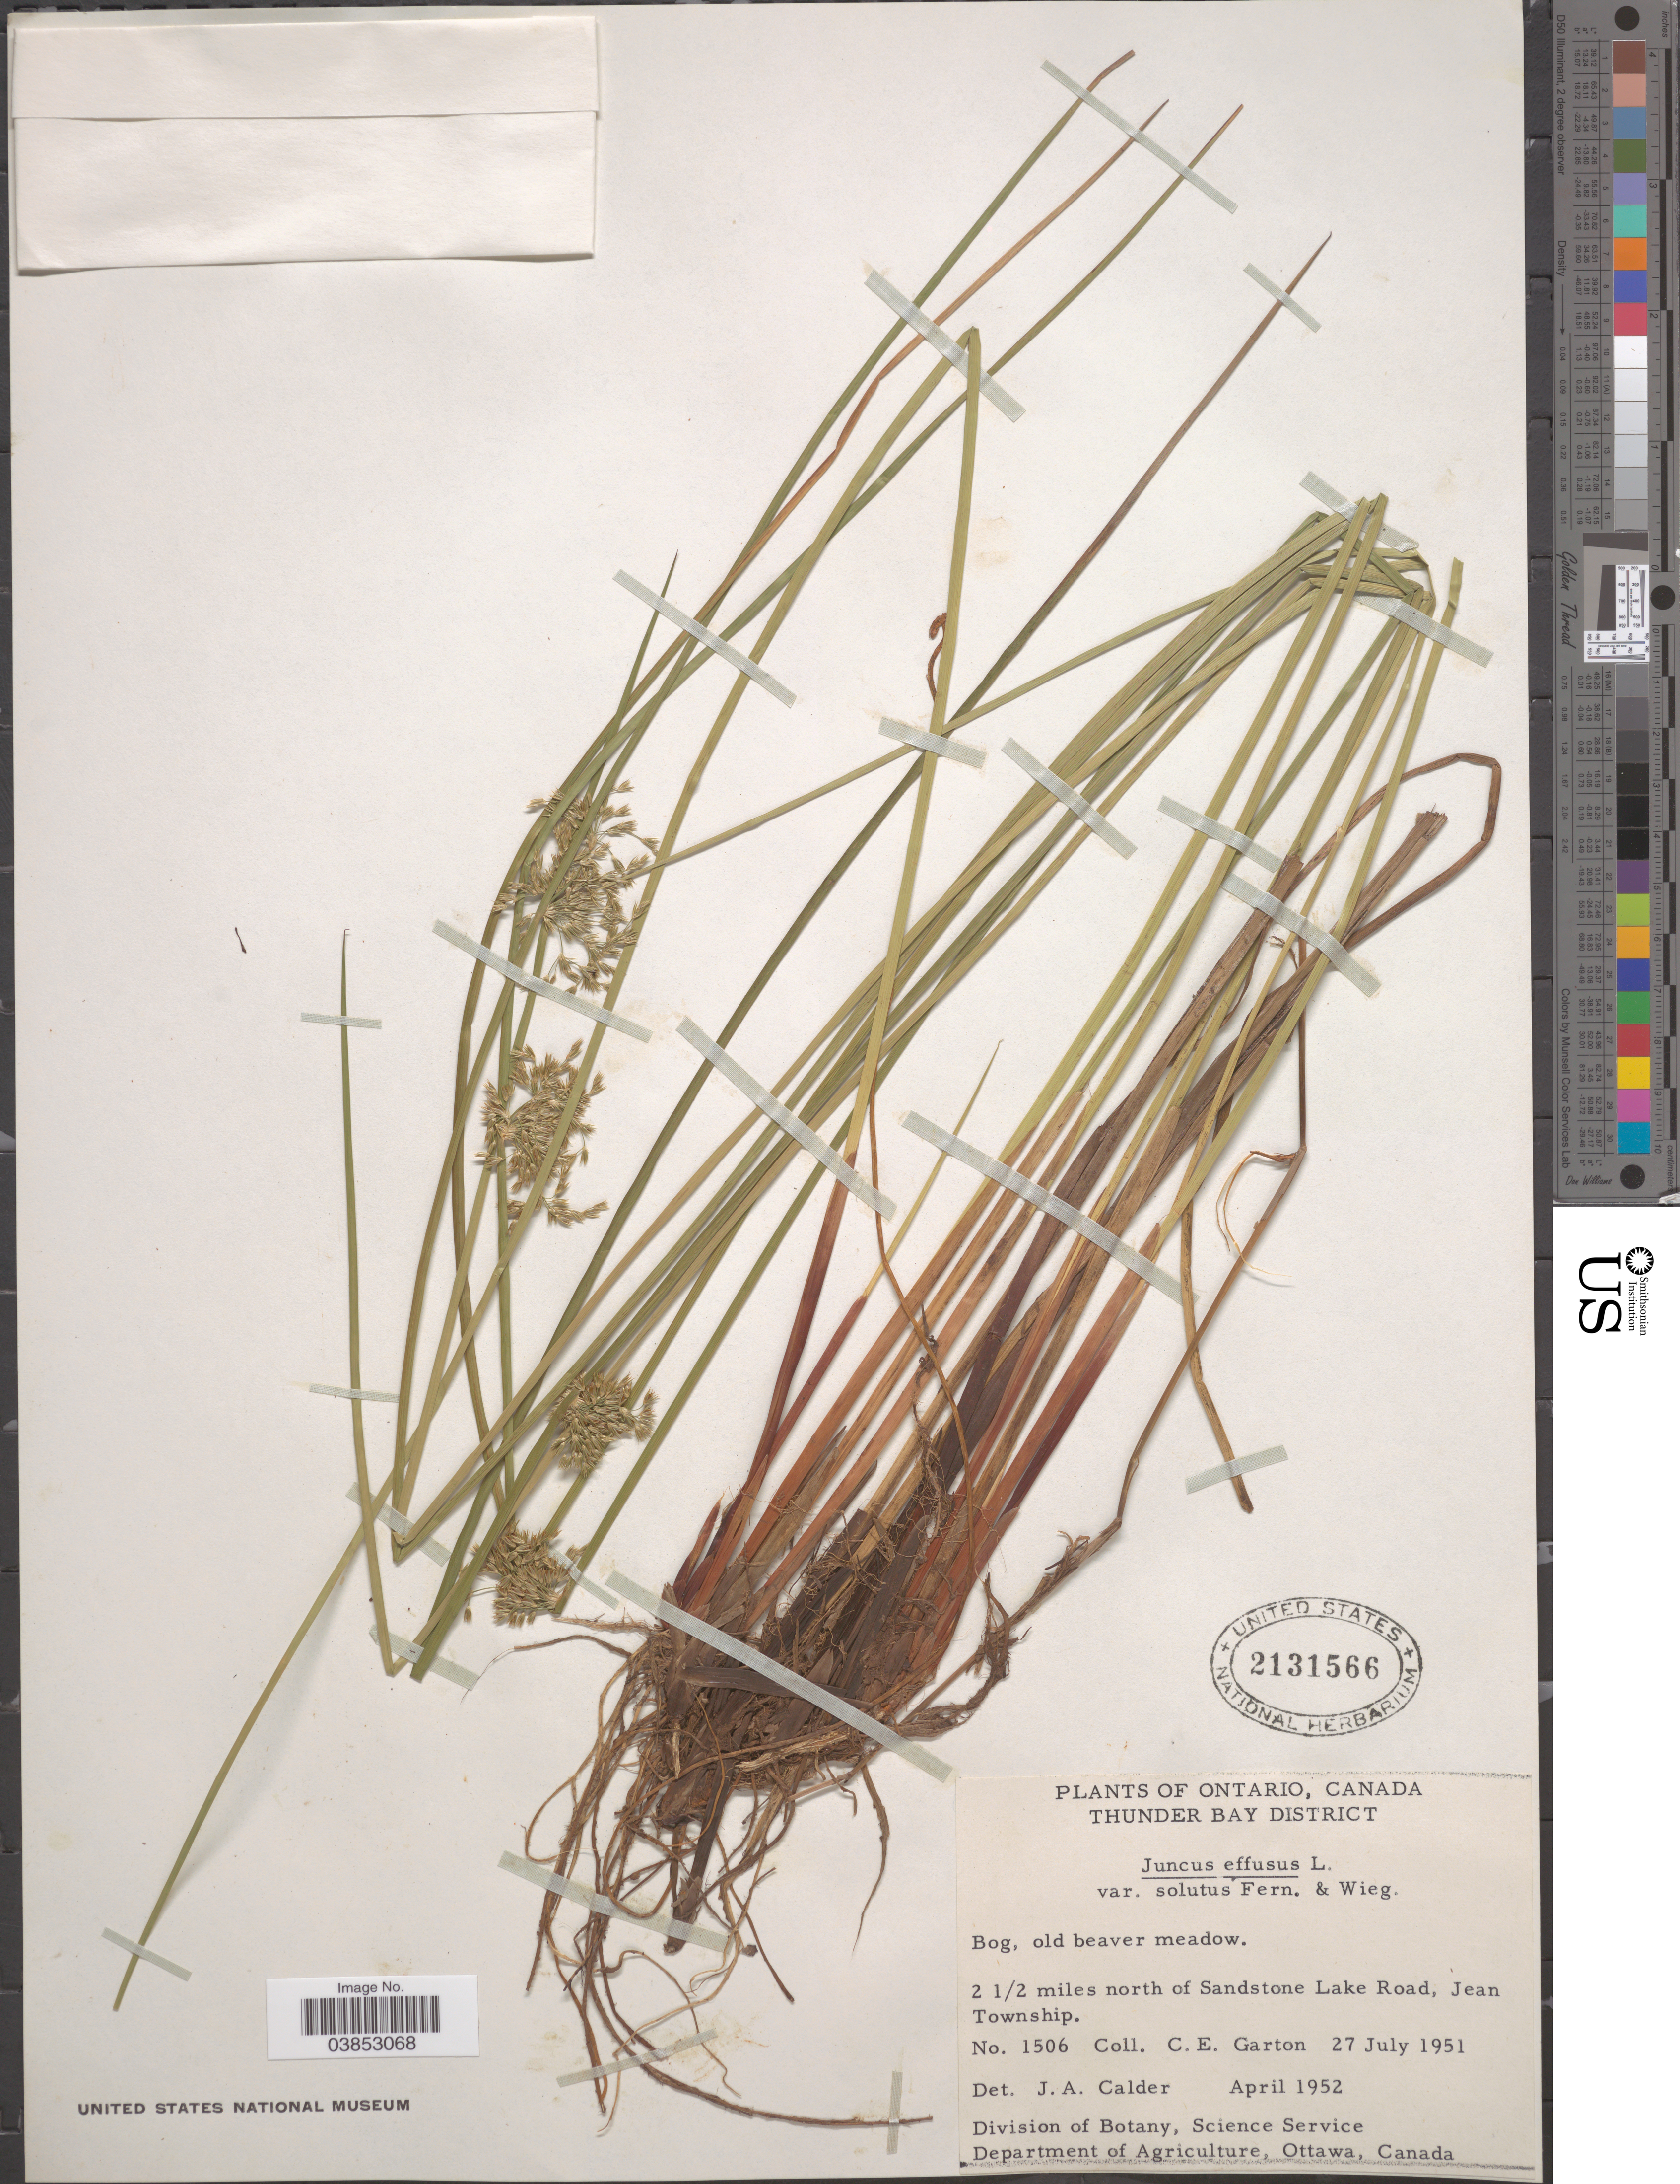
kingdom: Plantae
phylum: Tracheophyta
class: Liliopsida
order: Poales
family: Juncaceae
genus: Juncus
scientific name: Juncus effusus var. solutus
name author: Fernald & Wiegand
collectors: C. E. Garton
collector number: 1506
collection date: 1951-07-27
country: Canada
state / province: Ontario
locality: Thunder Bay District. Bog, old beaver meadow. 2 1/2 miles north of Sandstone Lake Road, Jean Township.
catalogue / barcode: US 2131566